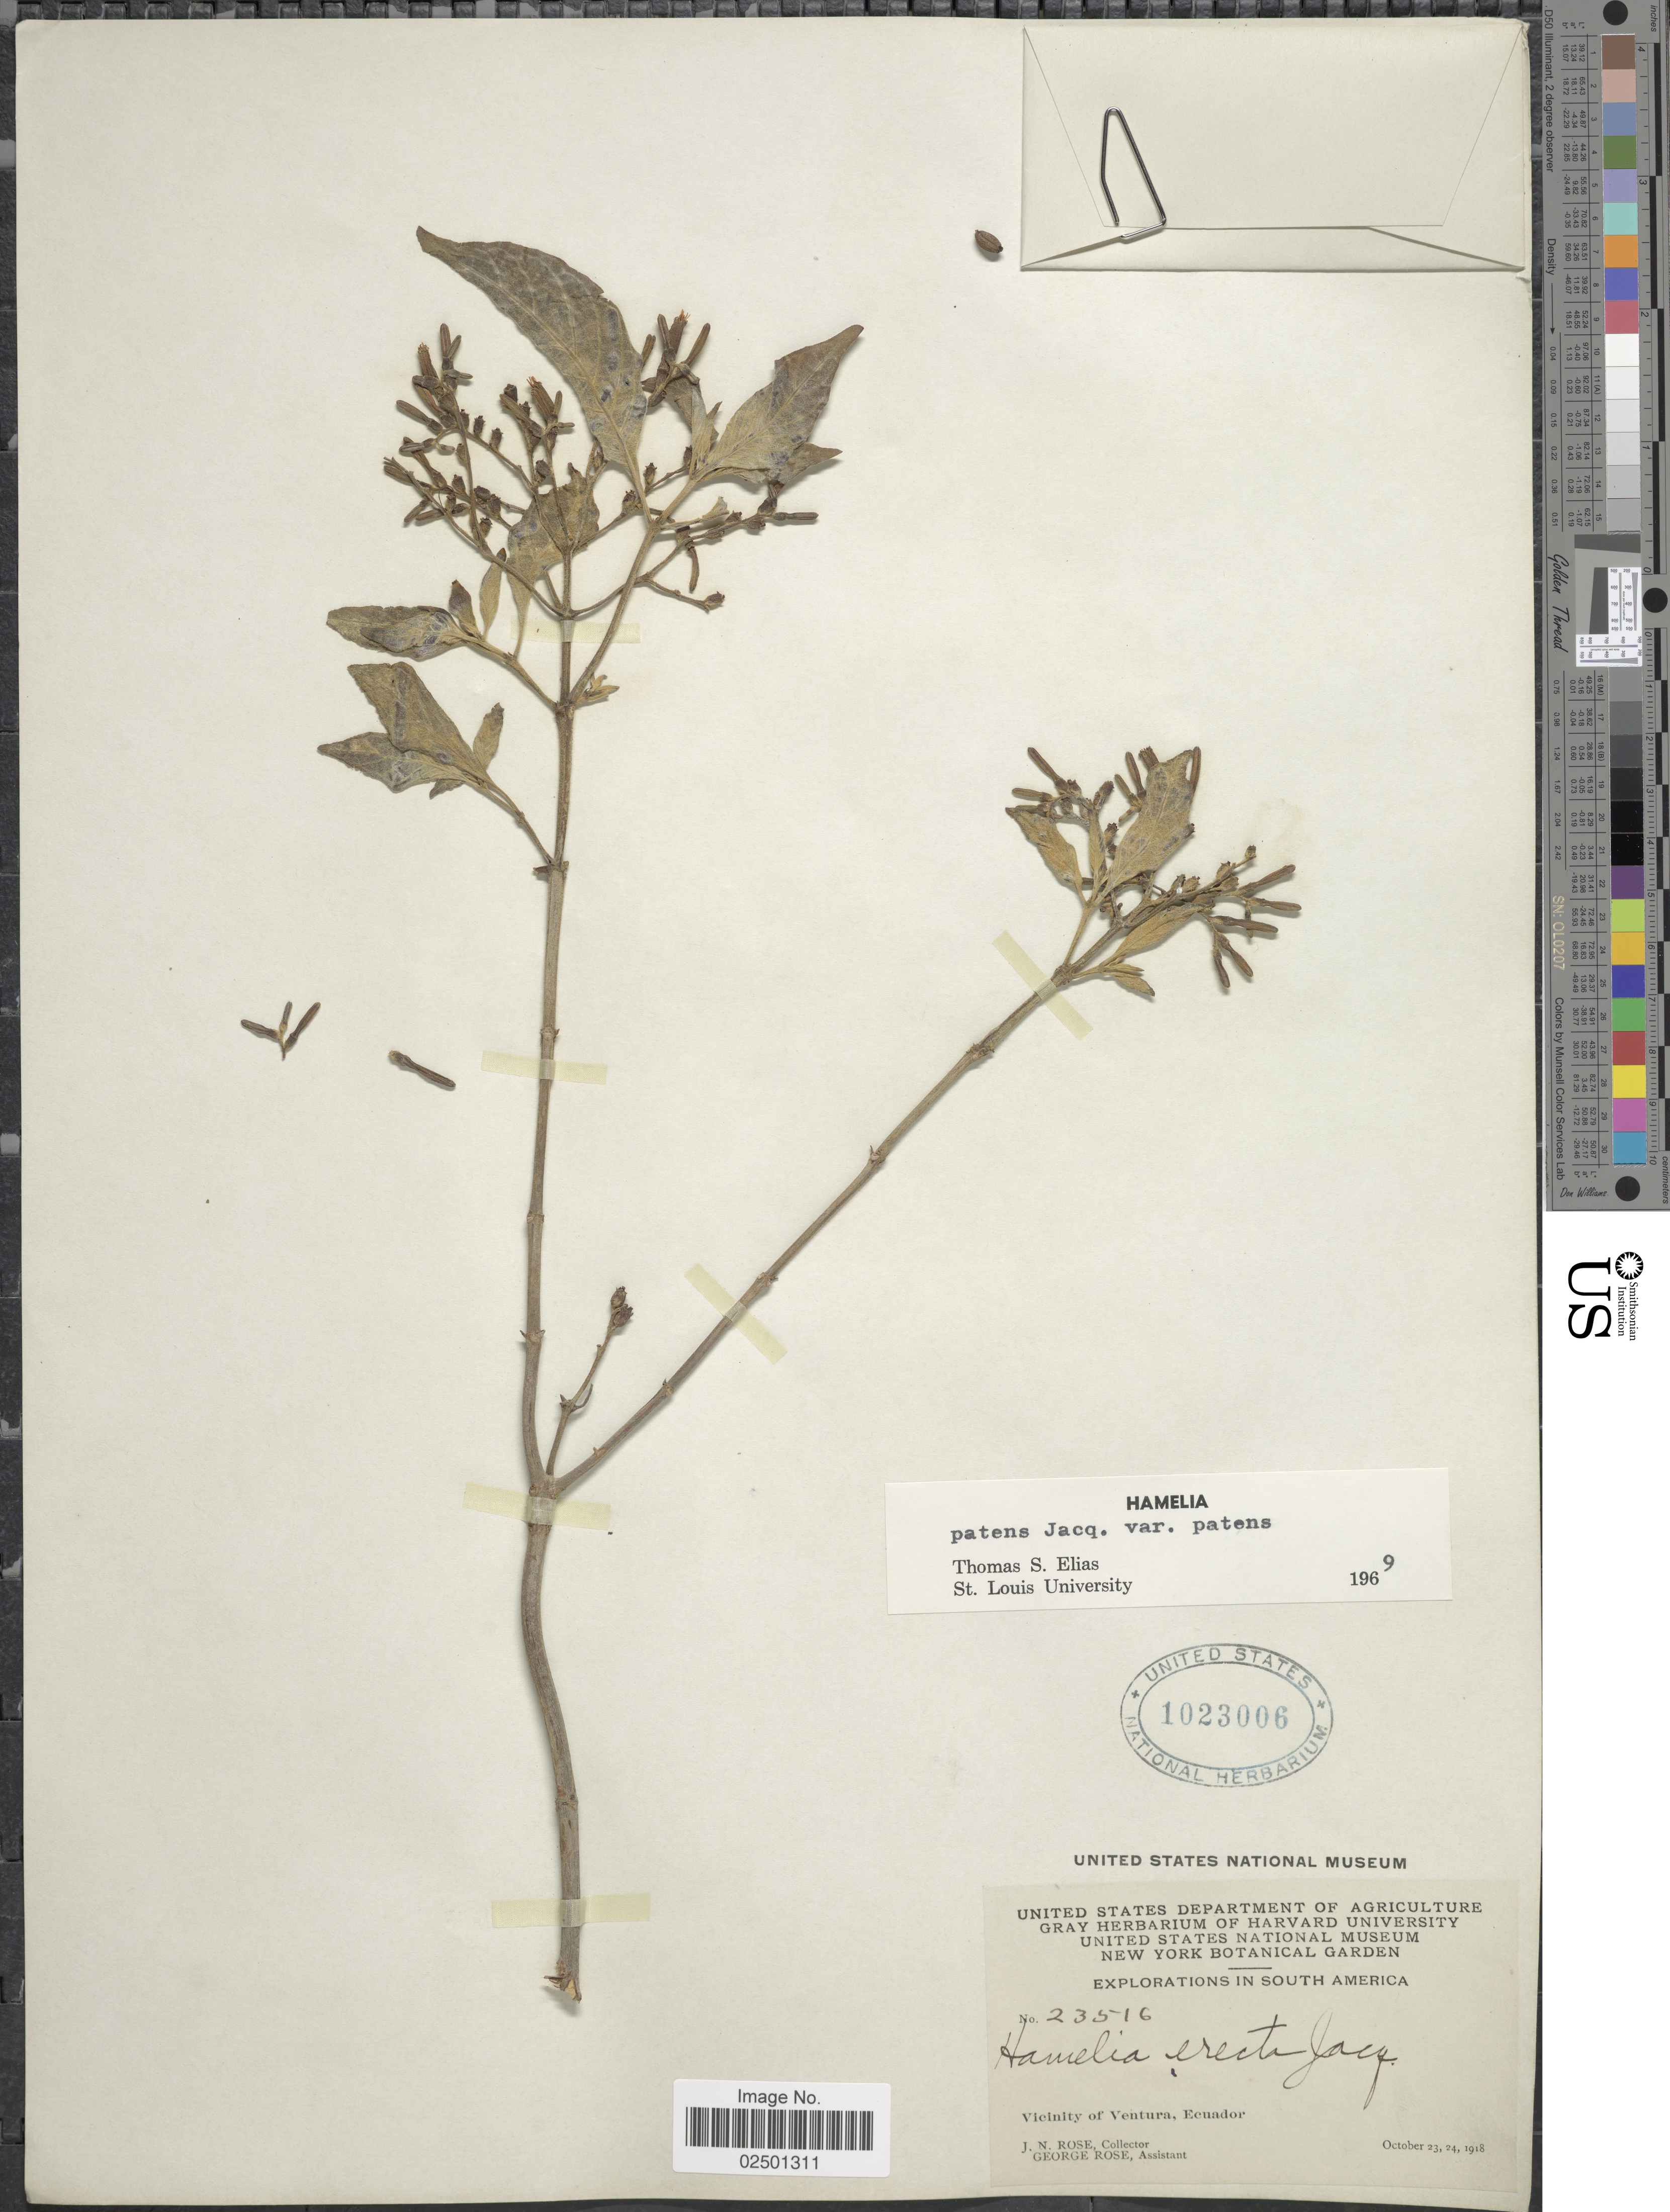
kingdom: Plantae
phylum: Tracheophyta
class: Magnoliopsida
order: Gentianales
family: Rubiaceae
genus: Hamelia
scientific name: Hamelia patens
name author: Jacq.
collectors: J. N. Rose & G. Rose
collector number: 23516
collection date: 1918-10-23/1918-10-24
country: Ecuador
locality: Vicinity of Ventura.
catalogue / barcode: US 1023006